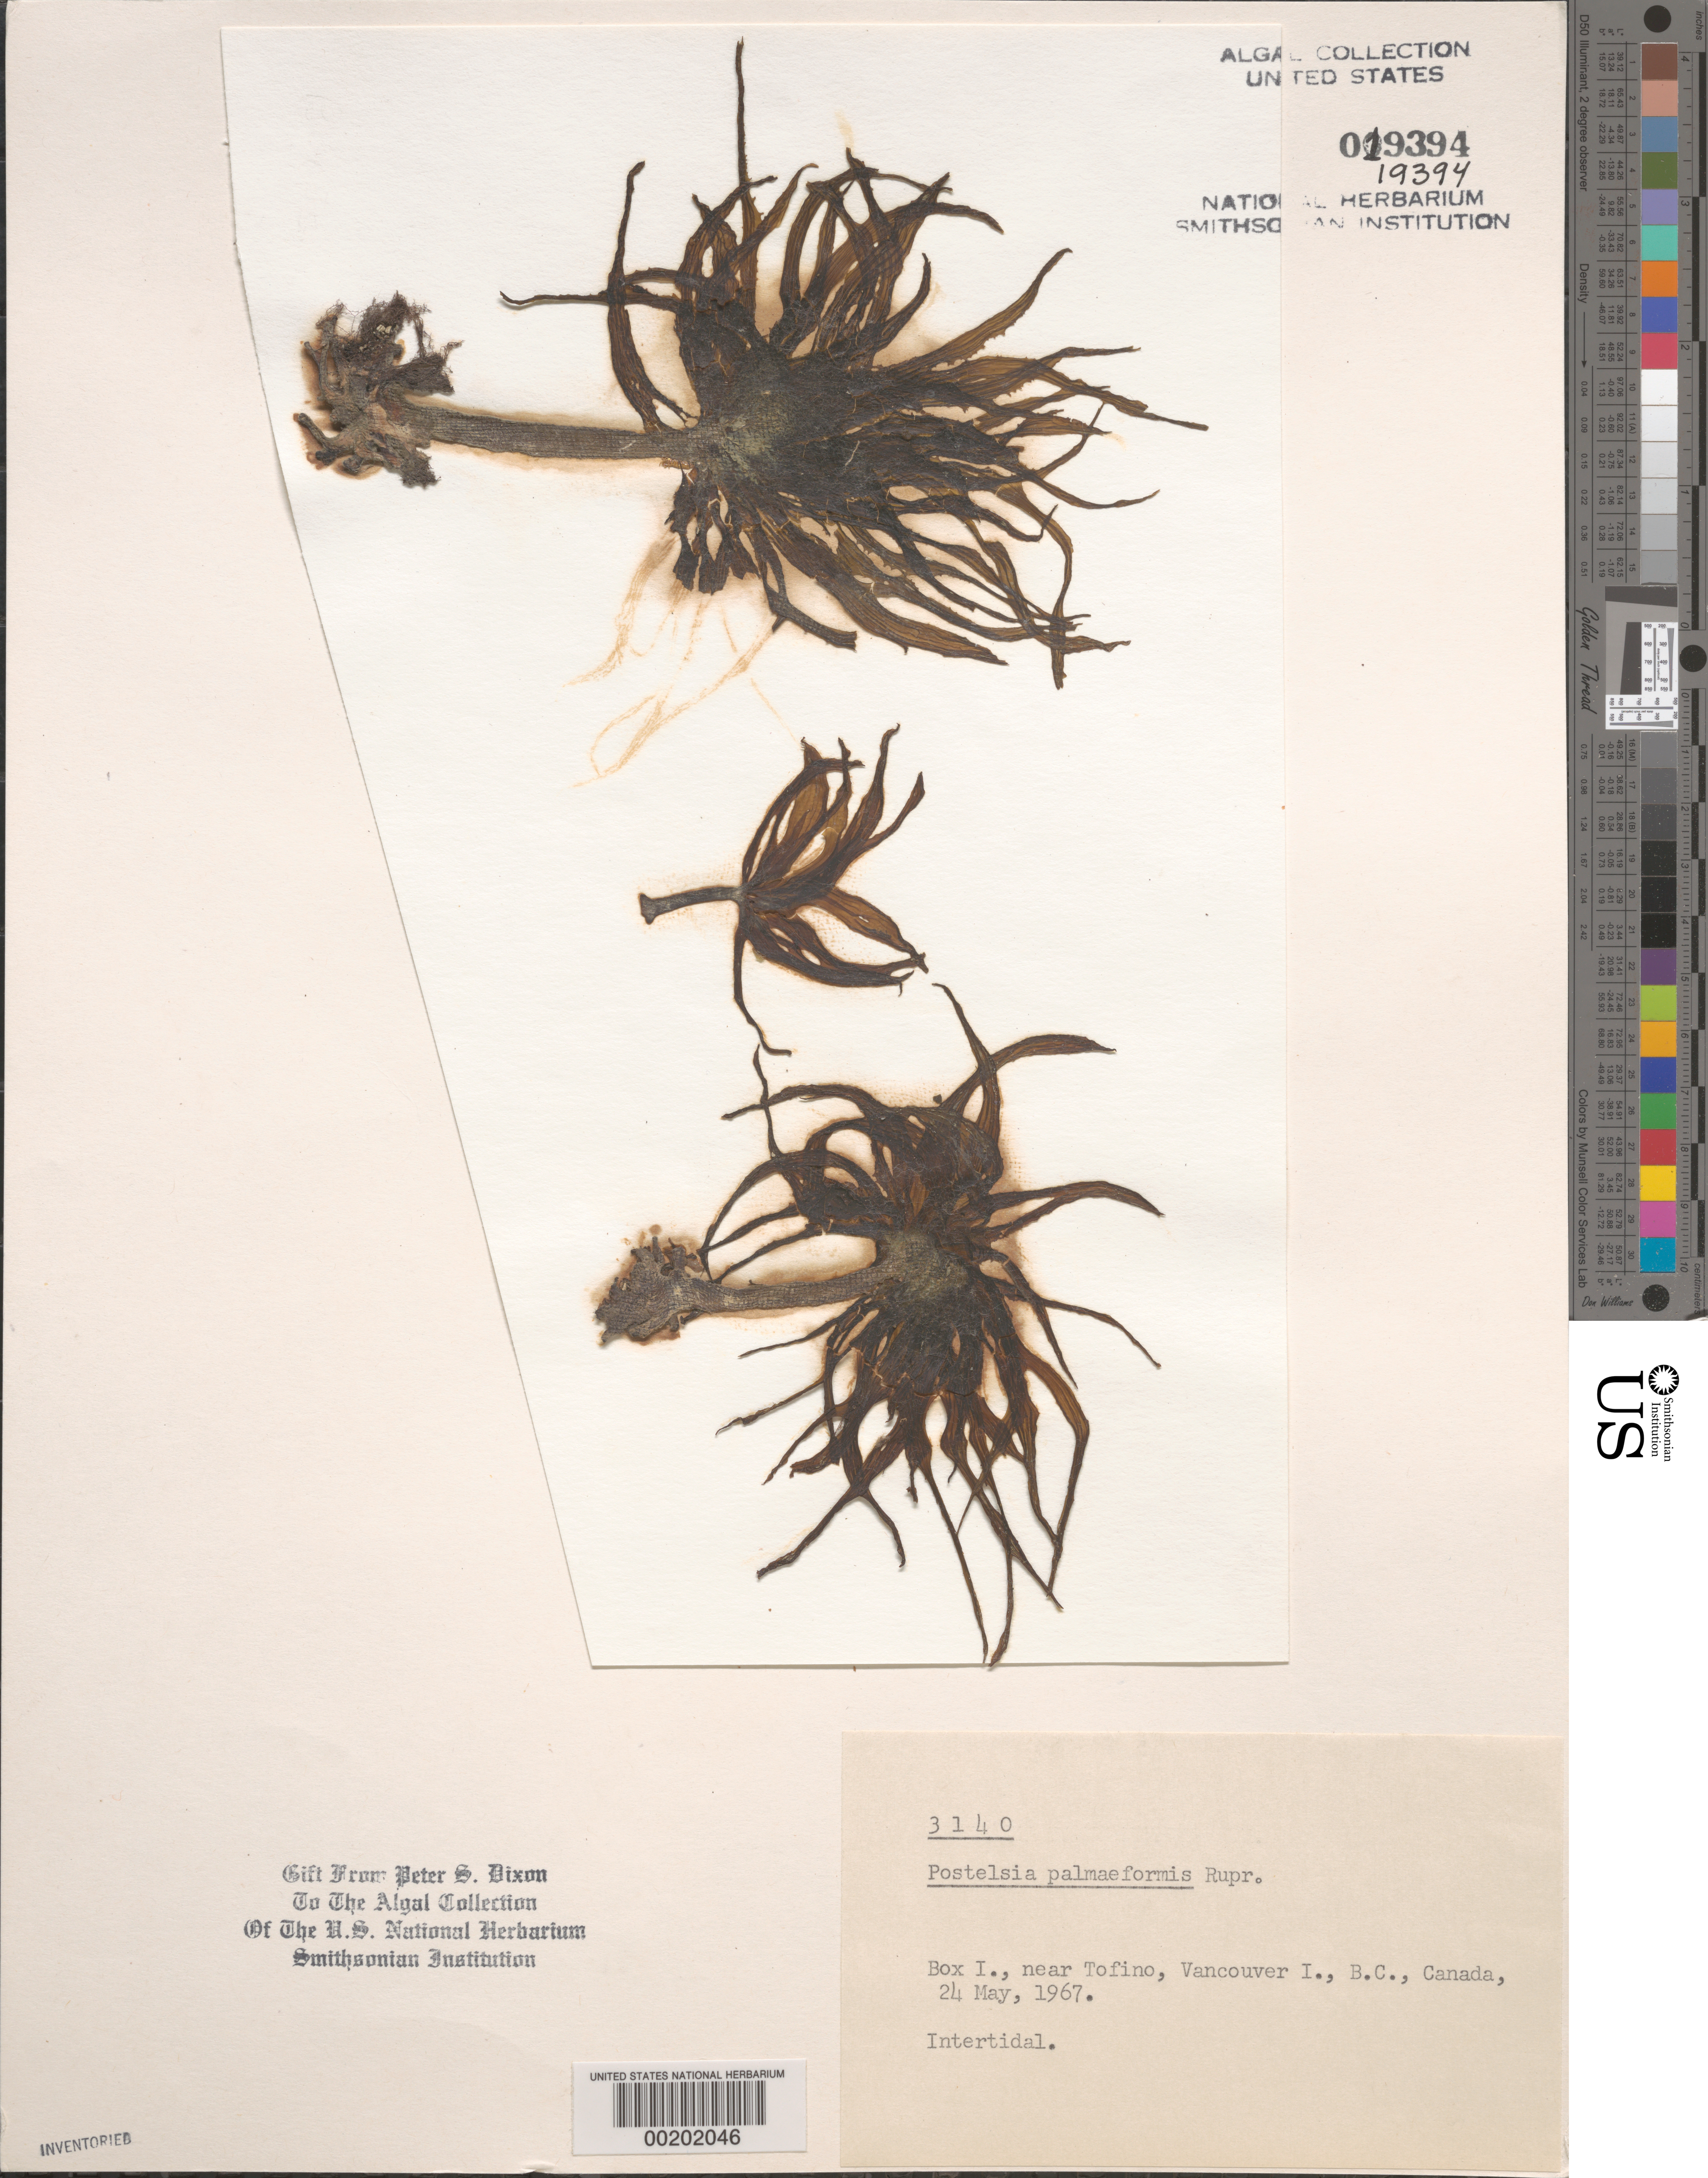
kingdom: Chromista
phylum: Ochrophyta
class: Phaeophyceae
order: Laminariales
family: Laminariaceae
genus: Postelsia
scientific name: Postelsia palmaeformis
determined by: Dixon, P. S.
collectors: P. S. Dixon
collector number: PSD 3140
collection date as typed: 24 May 1967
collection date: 1967-05-24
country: Canada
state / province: British Columbia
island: Box Island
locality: Near Ttofino, Vancouver Island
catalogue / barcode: US 19394